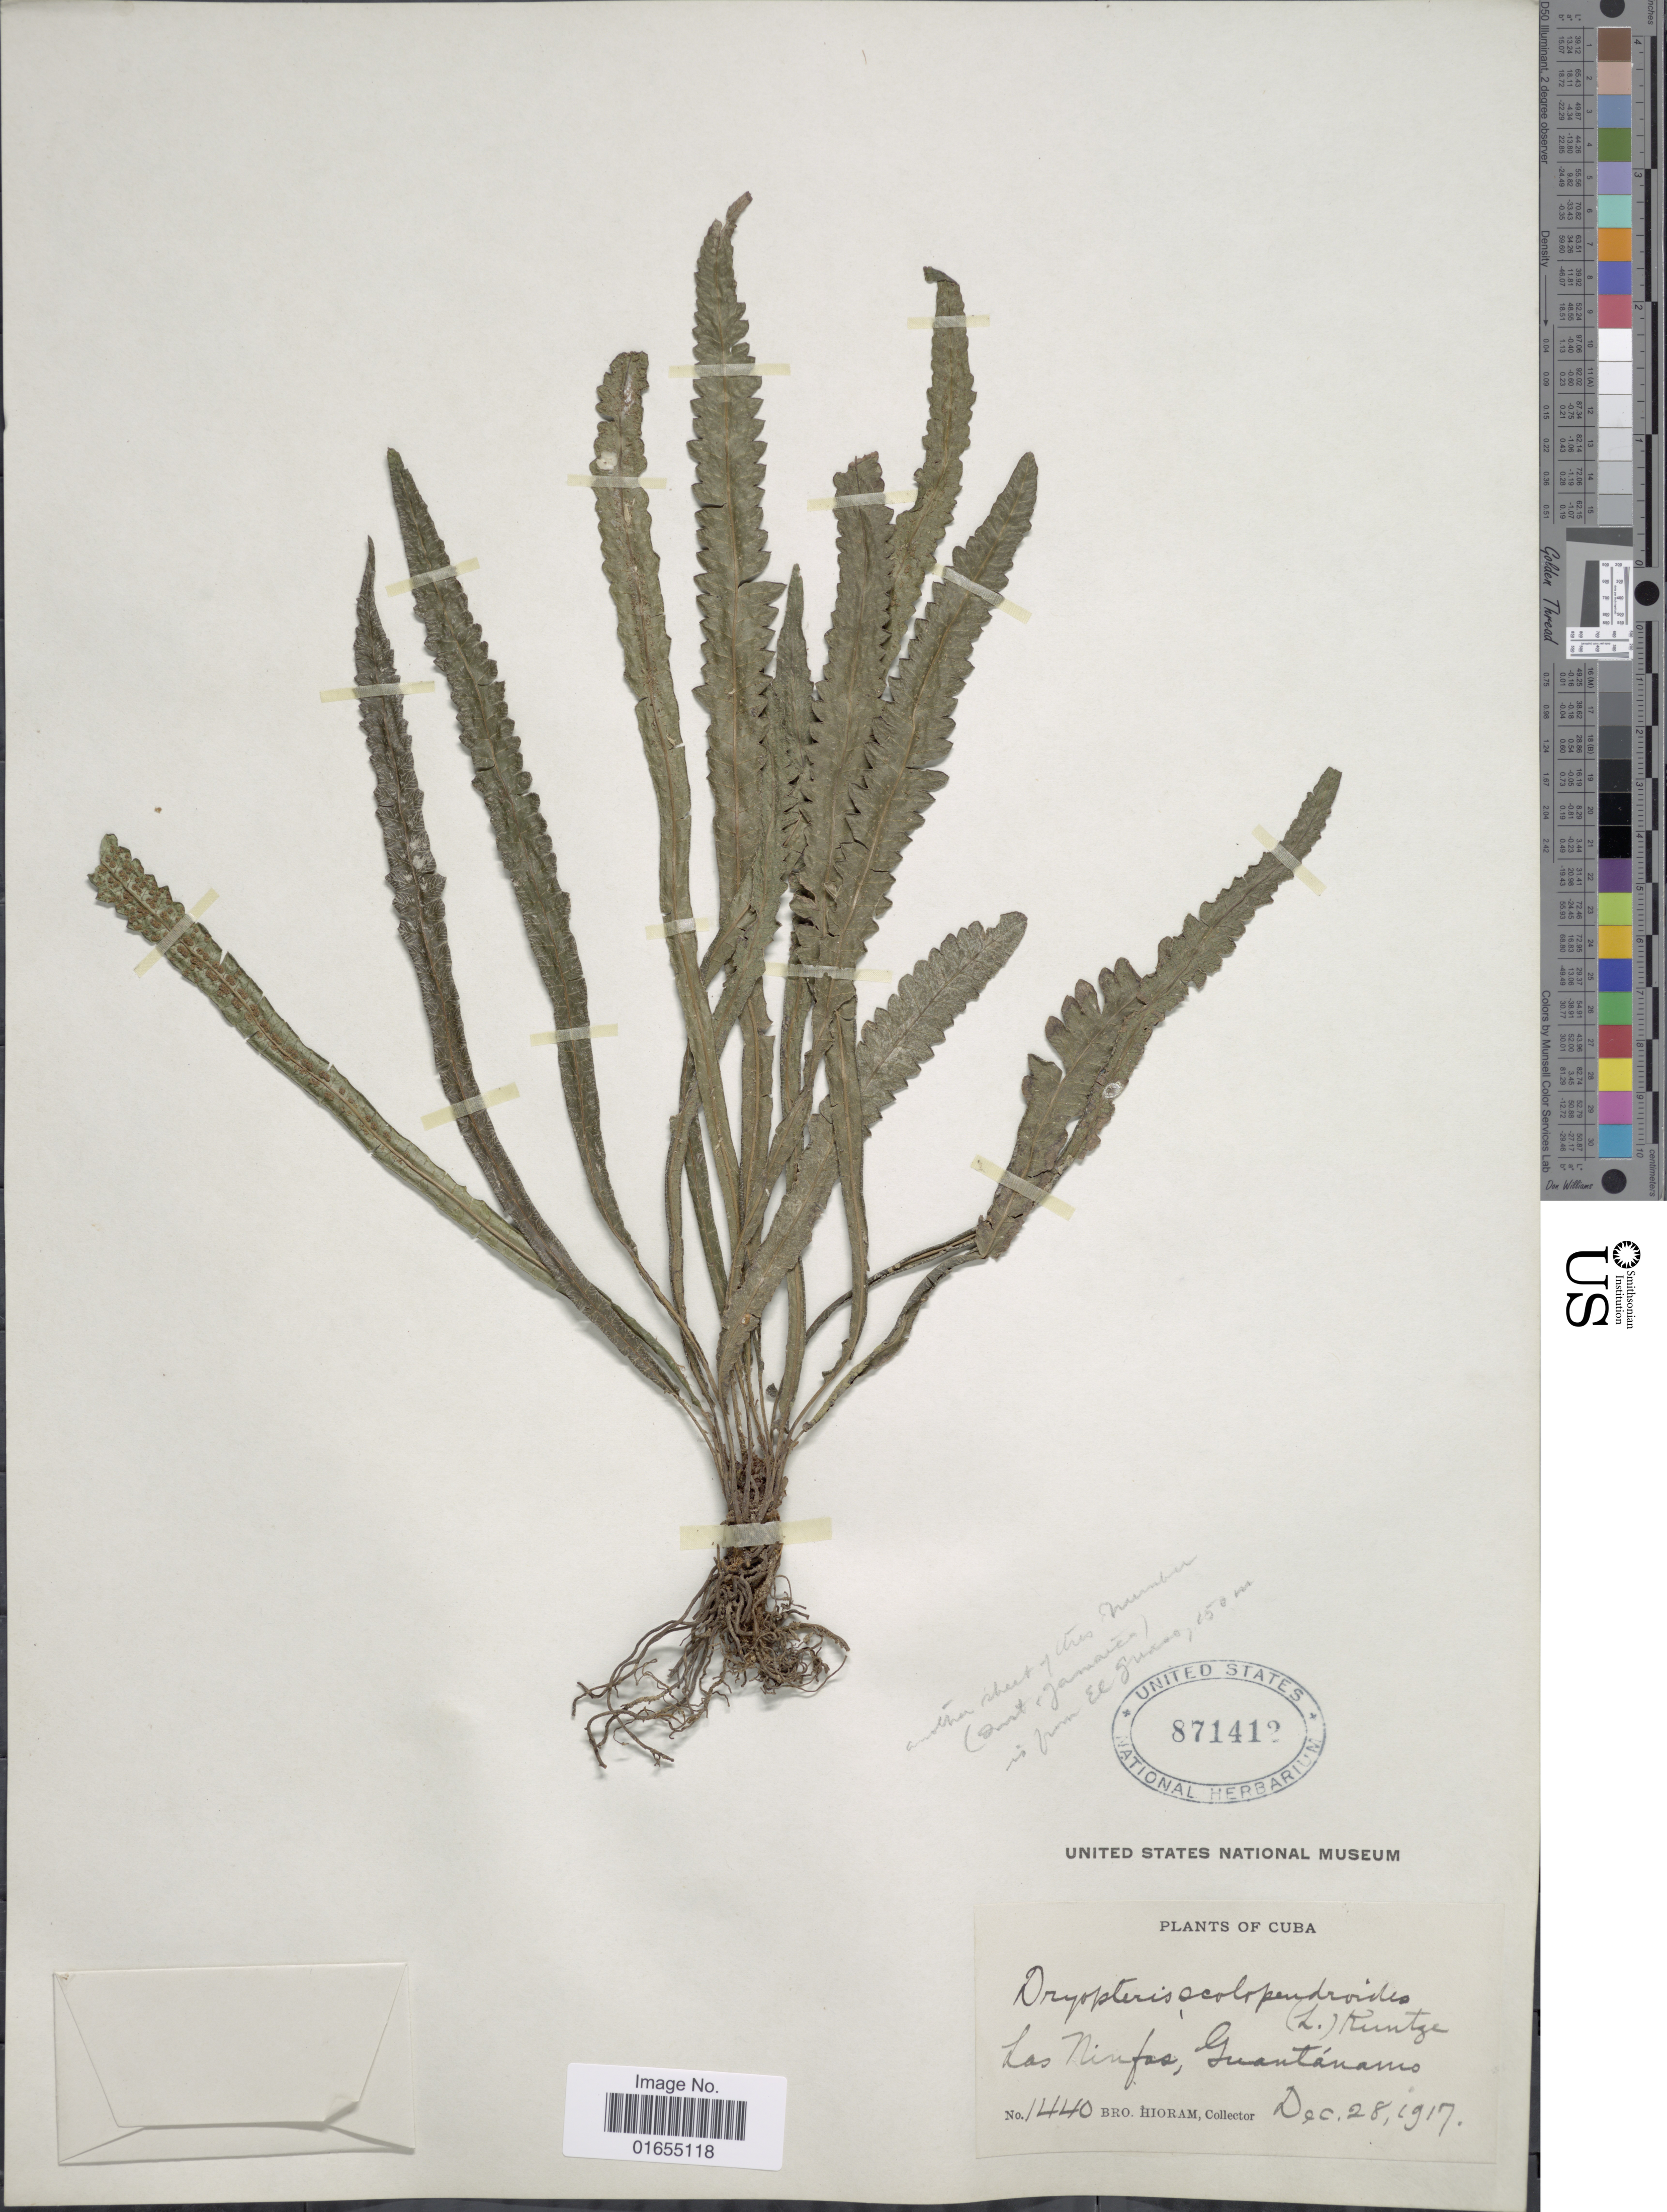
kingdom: Plantae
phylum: Tracheophyta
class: Polypodiopsida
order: Polypodiales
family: Thelypteridaceae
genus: Goniopteris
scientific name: Goniopteris scolopendrioides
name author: (L.) C. Presl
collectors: Bro. Hioram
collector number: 1440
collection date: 1917-12-28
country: Cuba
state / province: Guantánamo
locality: Las Ninfas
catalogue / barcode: US 871412